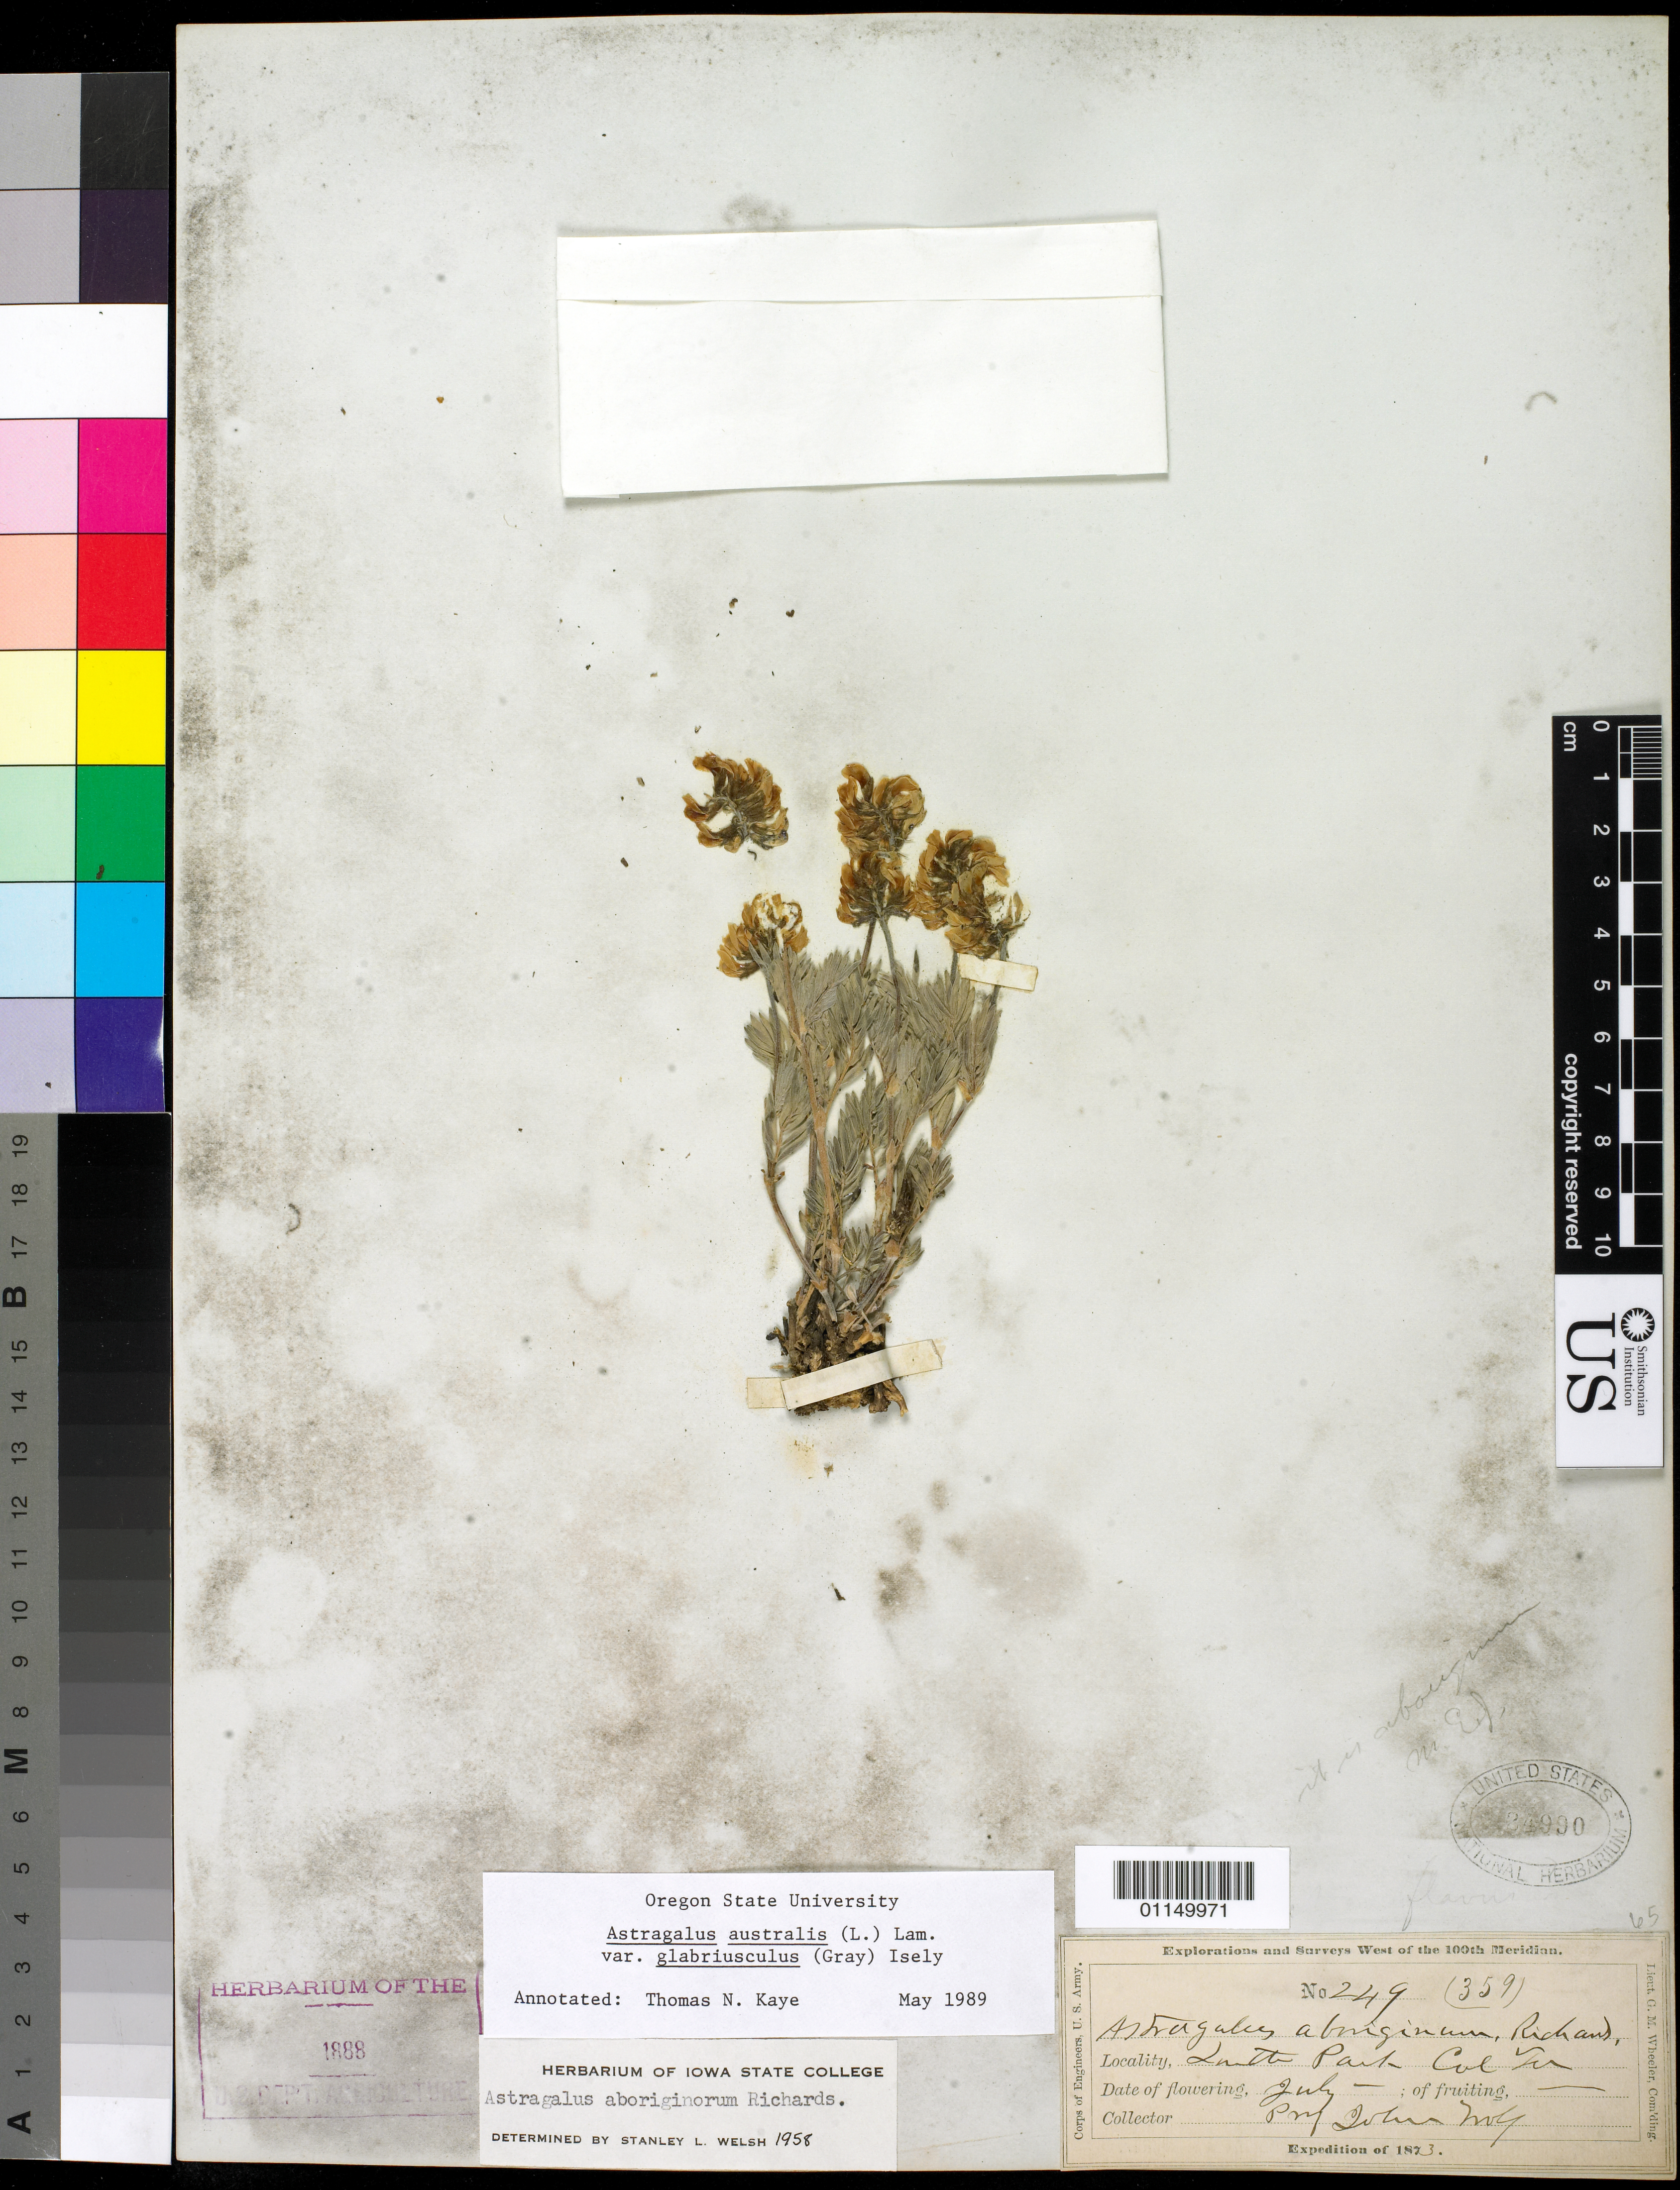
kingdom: Plantae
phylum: Tracheophyta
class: Magnoliopsida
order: Fabales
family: Fabaceae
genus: Astragalus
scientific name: Astragalus australis var. glabriusculus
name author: (Hook.) Isley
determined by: Kaye, T. N.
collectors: J. Wolf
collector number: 249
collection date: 1873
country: United States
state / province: Colorado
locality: South Park, Col Ter.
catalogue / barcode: US 24990